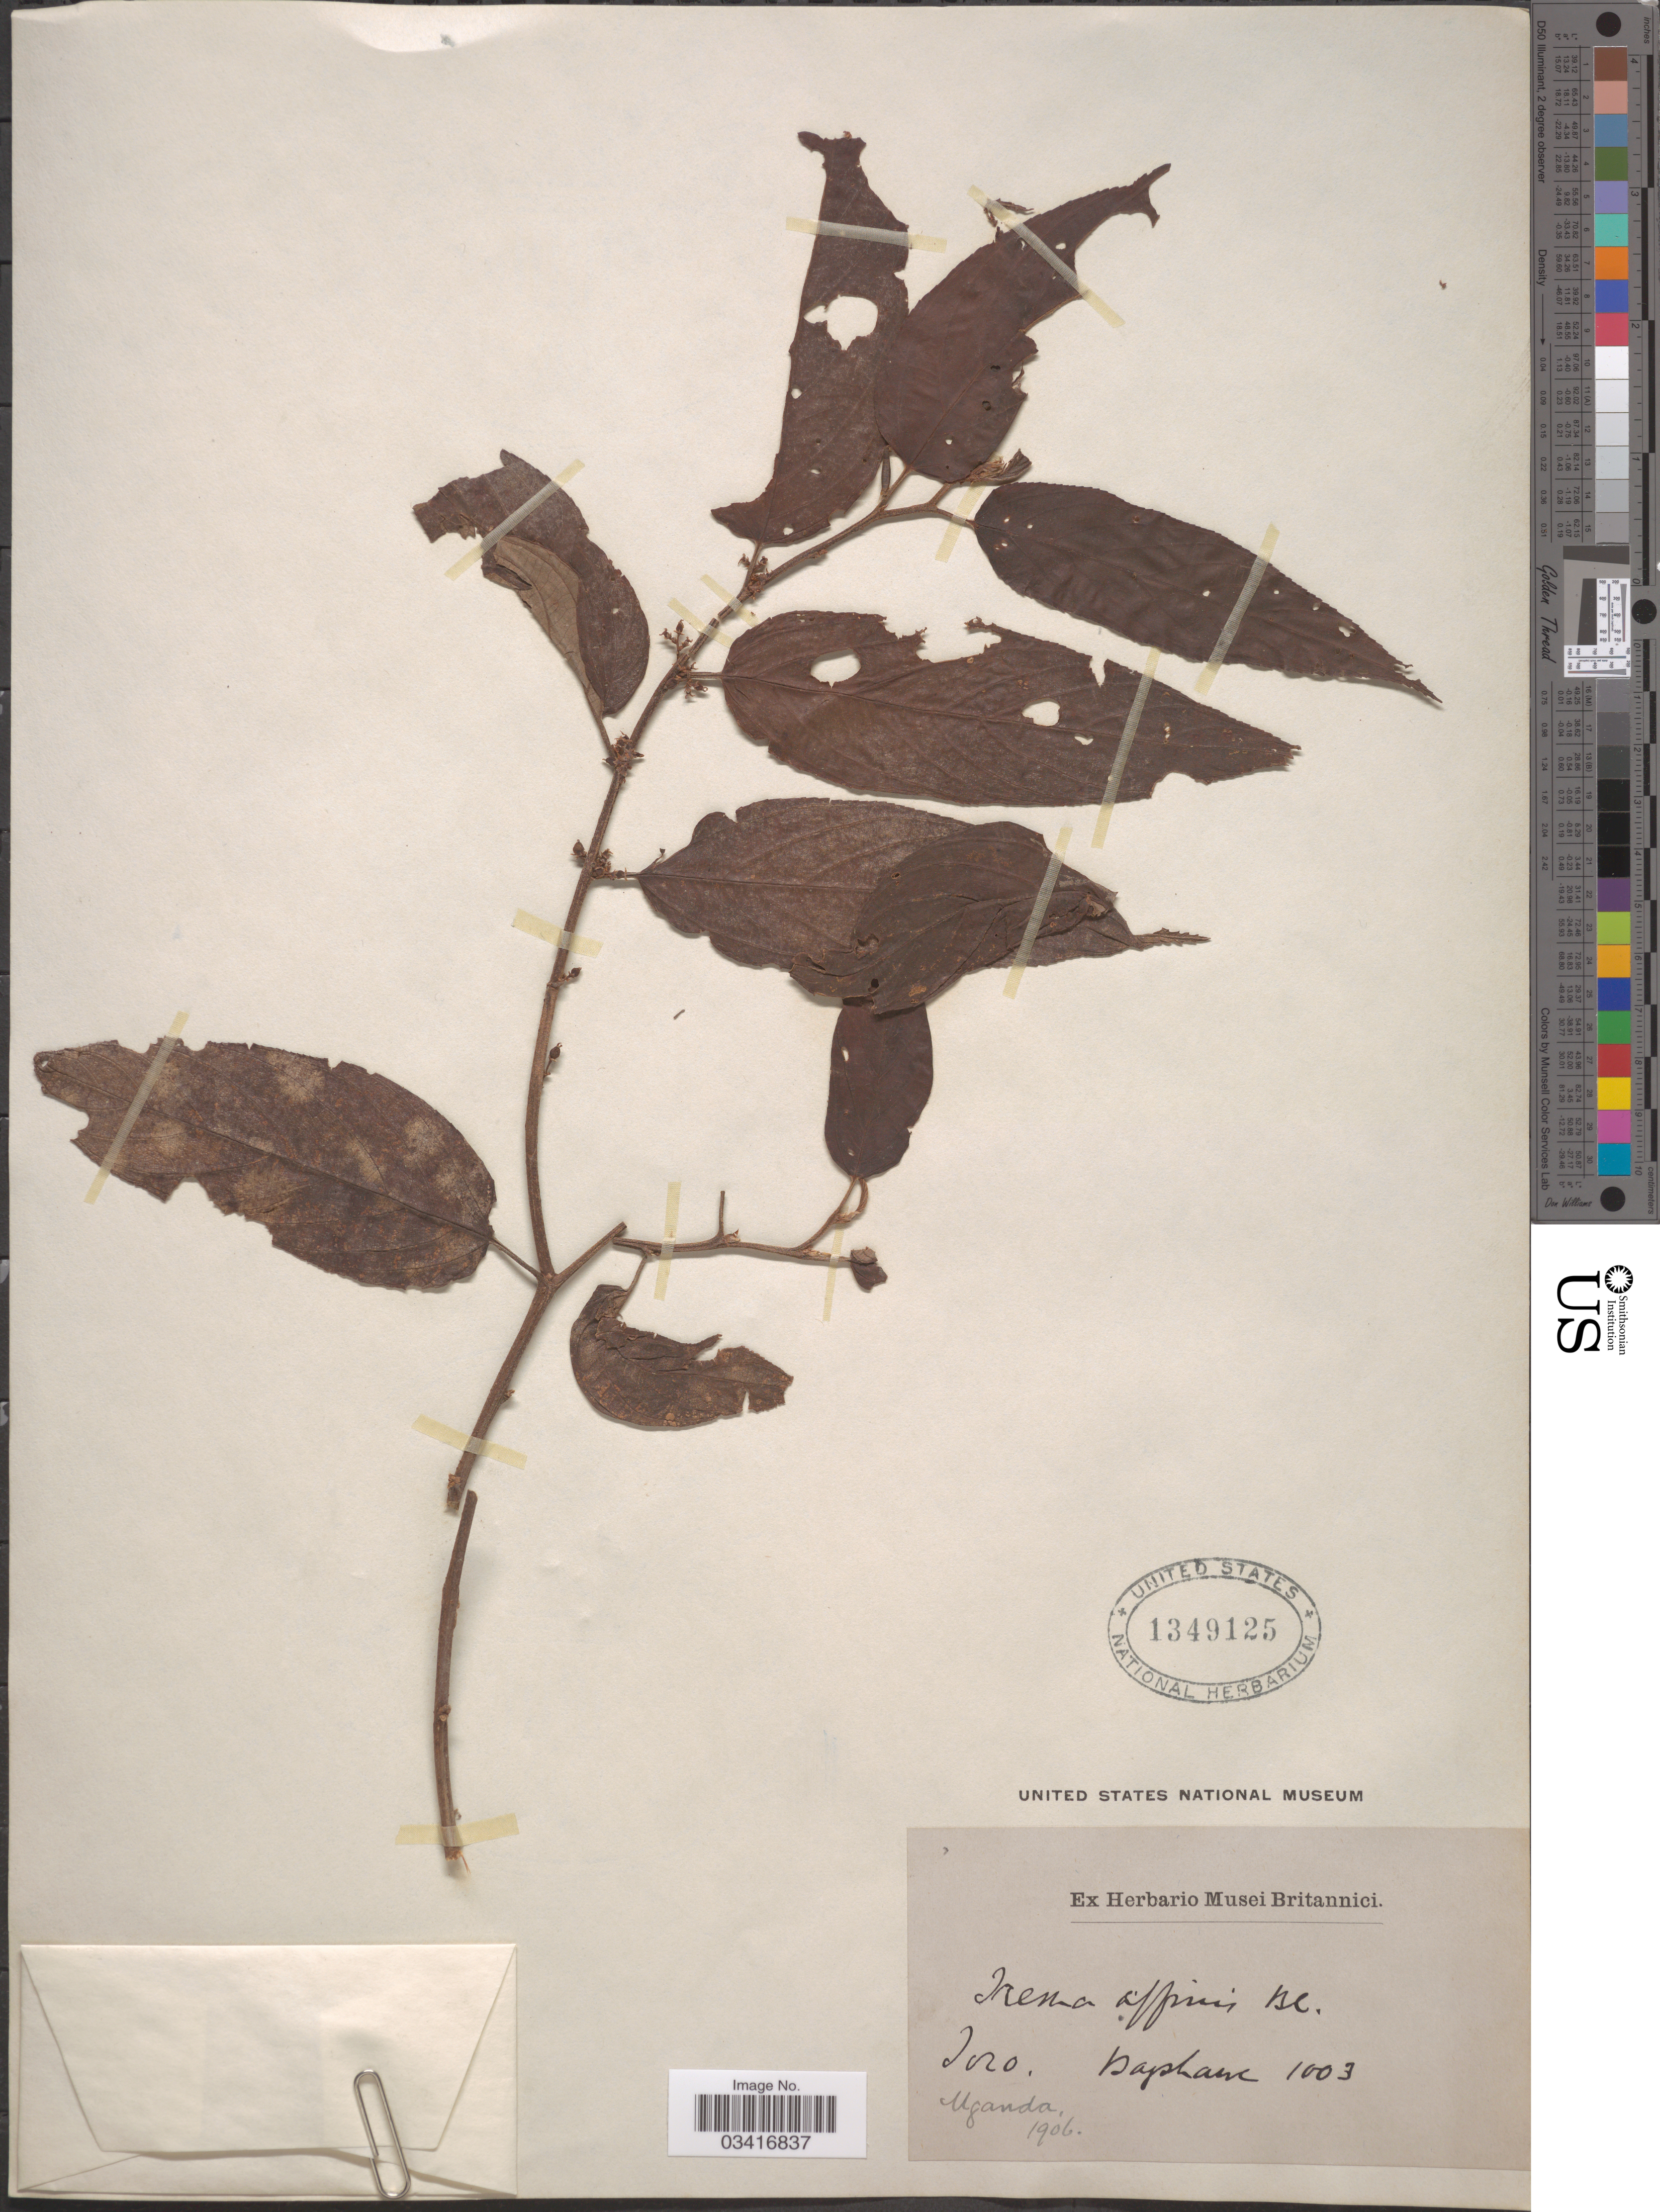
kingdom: Plantae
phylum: Tracheophyta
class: Magnoliopsida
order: Rosales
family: Cannabaceae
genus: Trema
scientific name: Trema affine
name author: (Planch.) Blume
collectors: Bagshawe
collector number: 1003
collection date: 1906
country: Uganda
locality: Toro.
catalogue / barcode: US 1349125